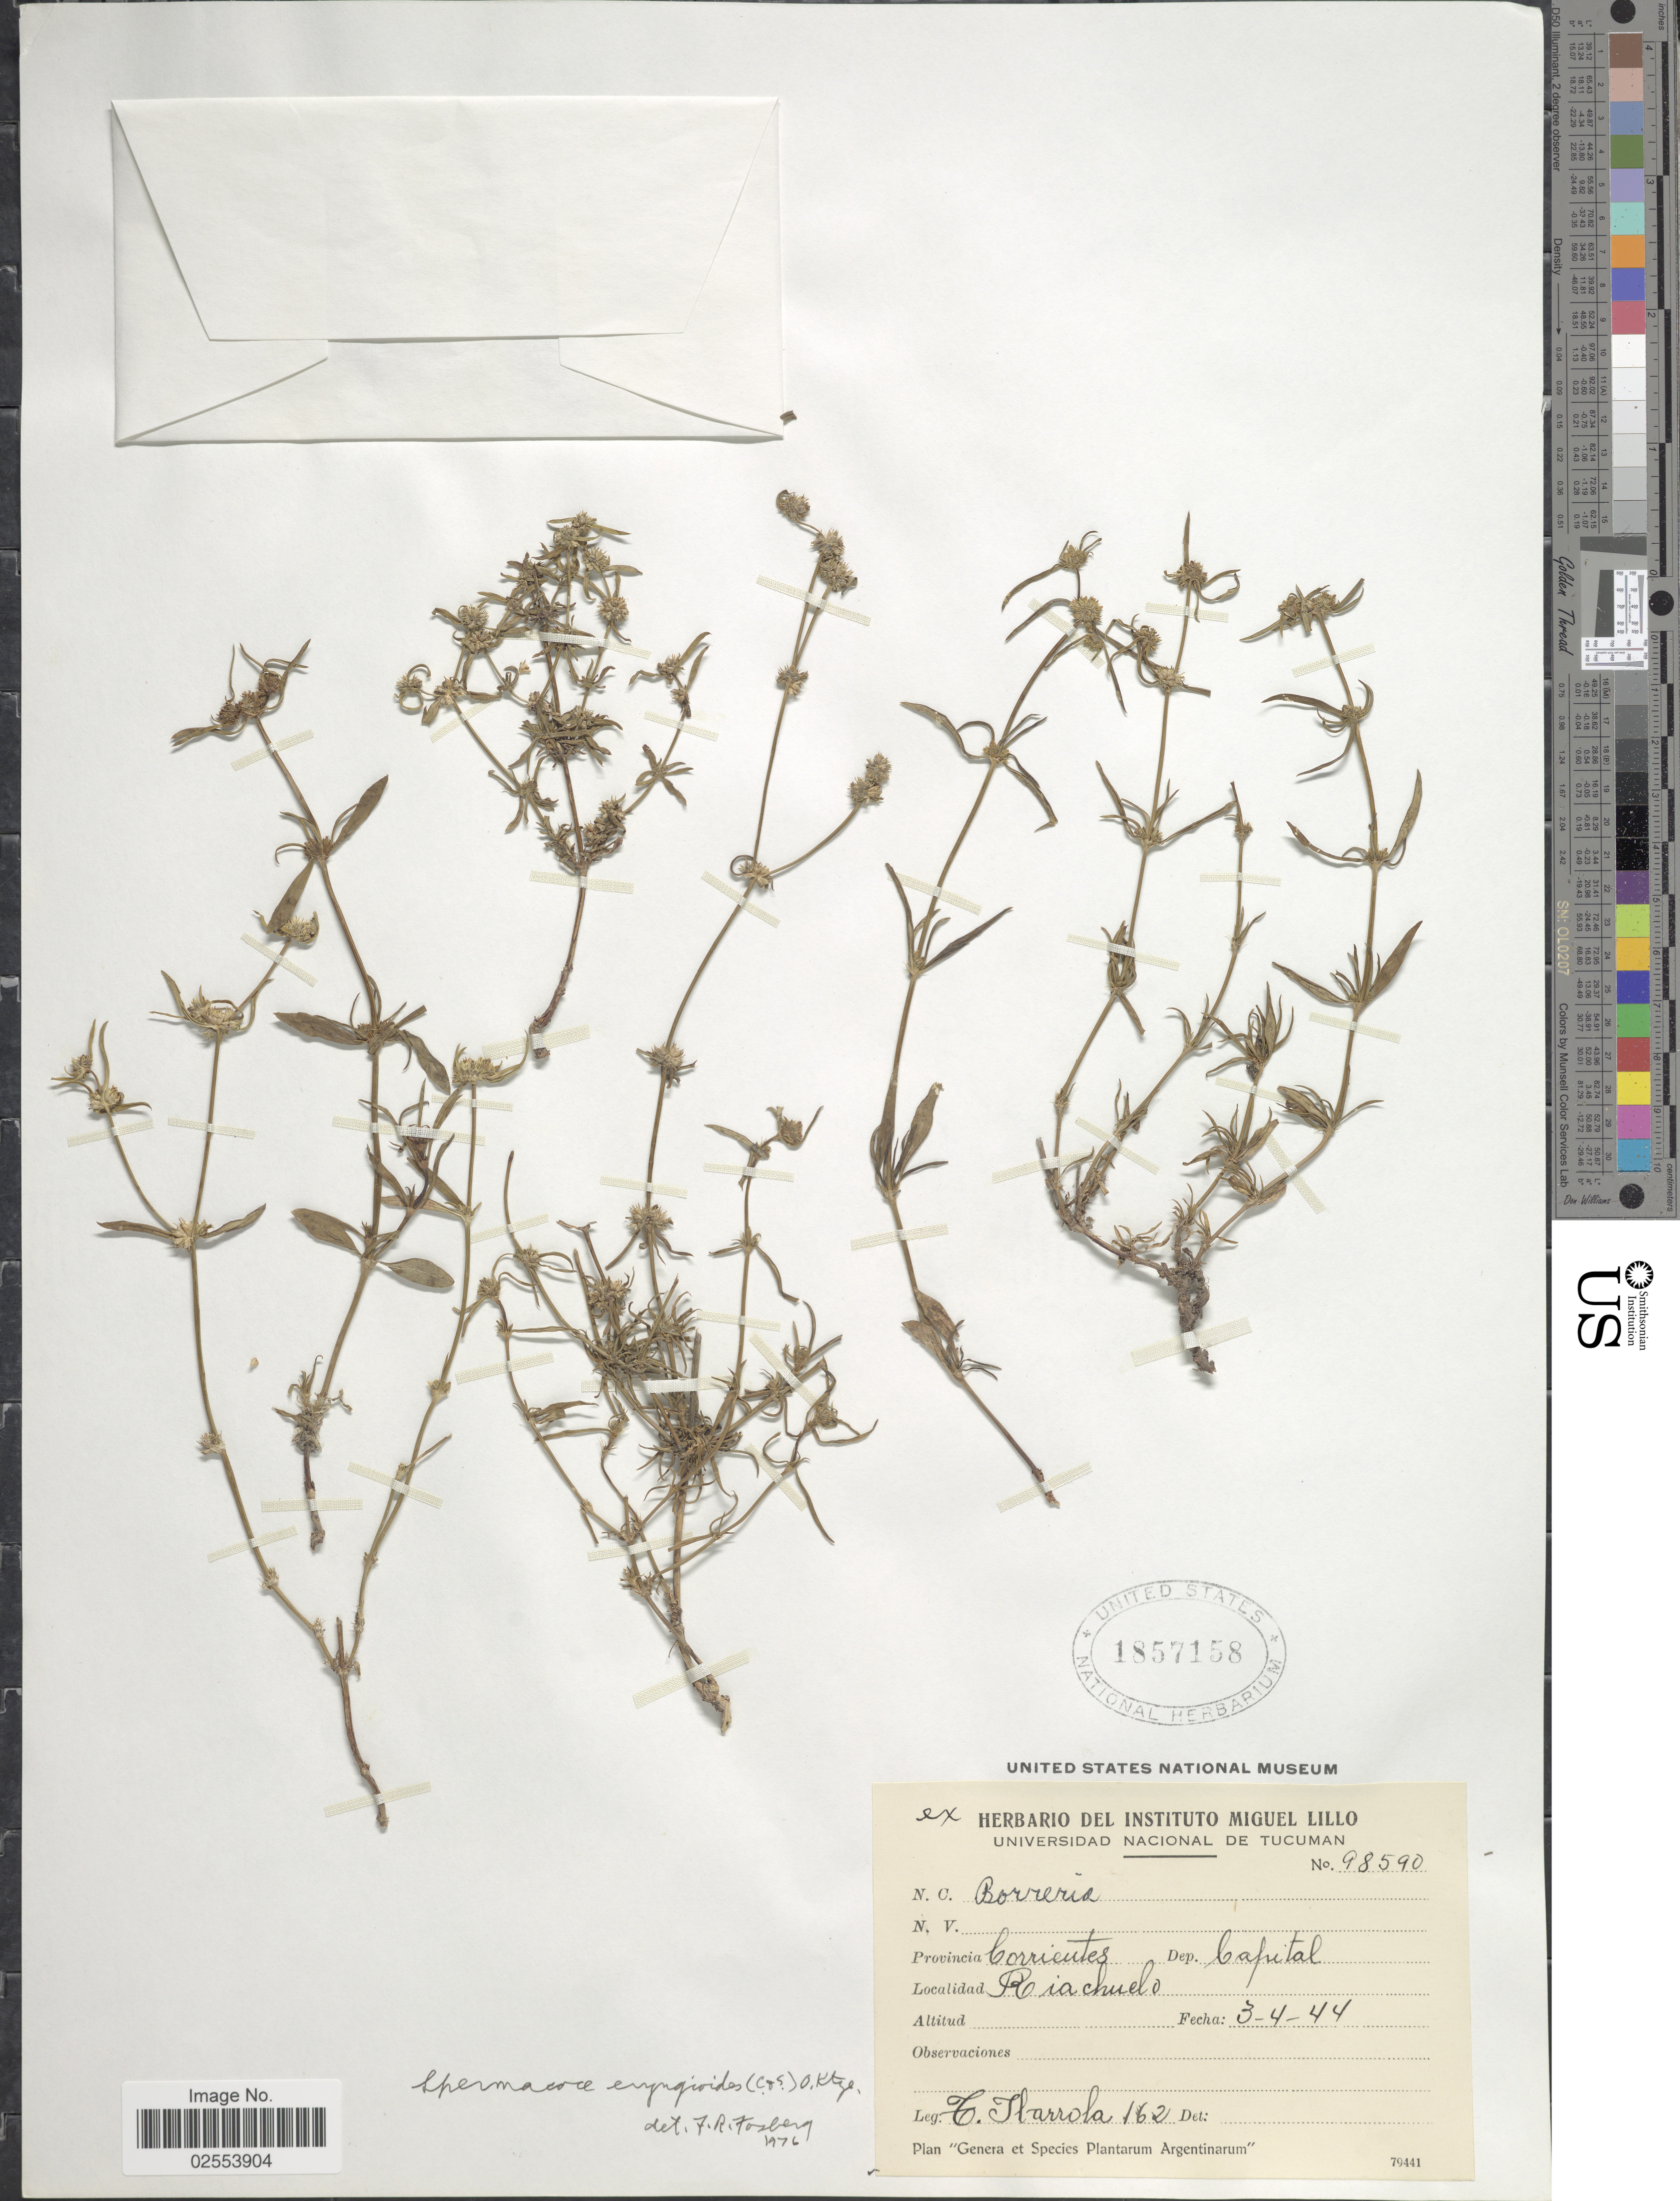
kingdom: Plantae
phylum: Tracheophyta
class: Magnoliopsida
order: Gentianales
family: Rubiaceae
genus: Spermacoce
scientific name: Spermacoce eryngioides var. eryngioides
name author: (Cham. & Schltdl.) Kuntze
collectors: T. Harrola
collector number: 162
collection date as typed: Transcribed d/m/y: 3/4/44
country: Argentina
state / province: Corrientes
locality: Dep. Capital, Riachuelo.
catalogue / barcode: US 1857158